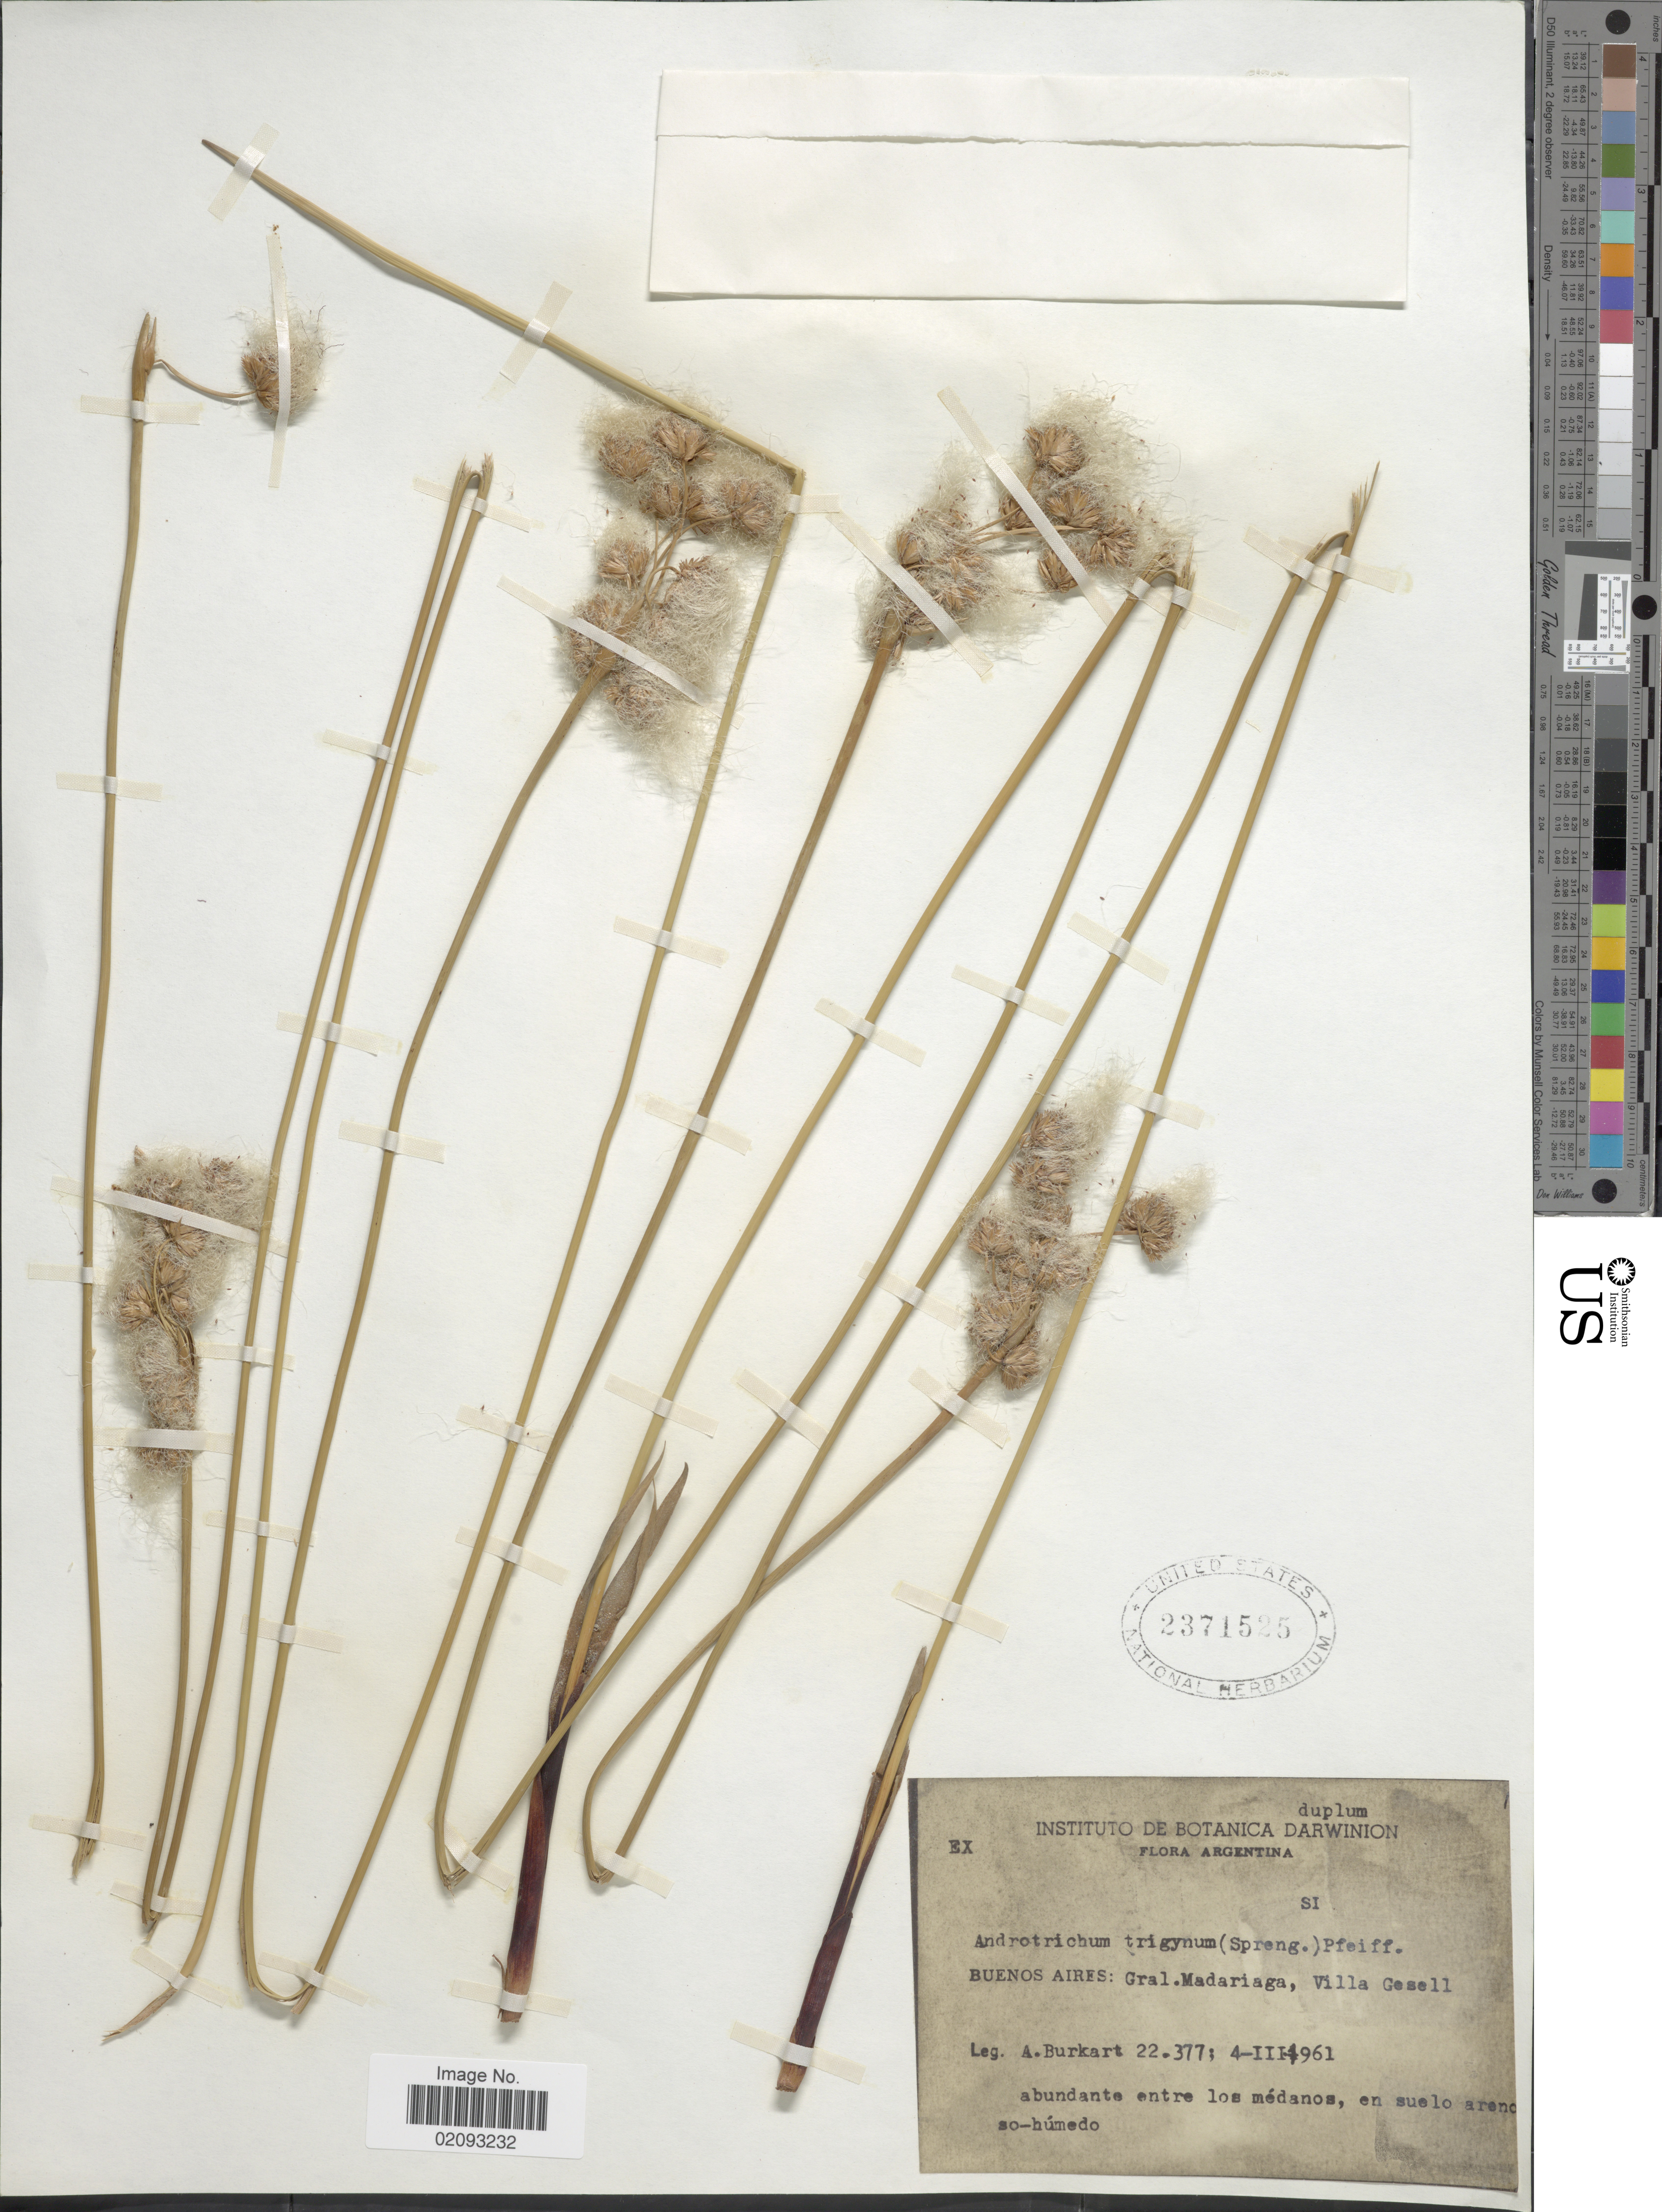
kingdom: Plantae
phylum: Tracheophyta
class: Liliopsida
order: Poales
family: Cyperaceae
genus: Cyperus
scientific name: Cyperus trigynus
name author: Spreng.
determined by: Strong, Mark T., (BOT), Smithsonian Institution - National Museum of Natural History (UNITED STATES)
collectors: A. E. Burkart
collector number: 22377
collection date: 1961-03-04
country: Argentina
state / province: Buenos Aires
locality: Gral. Madariaga, Villa Gesell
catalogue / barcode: US 2371525